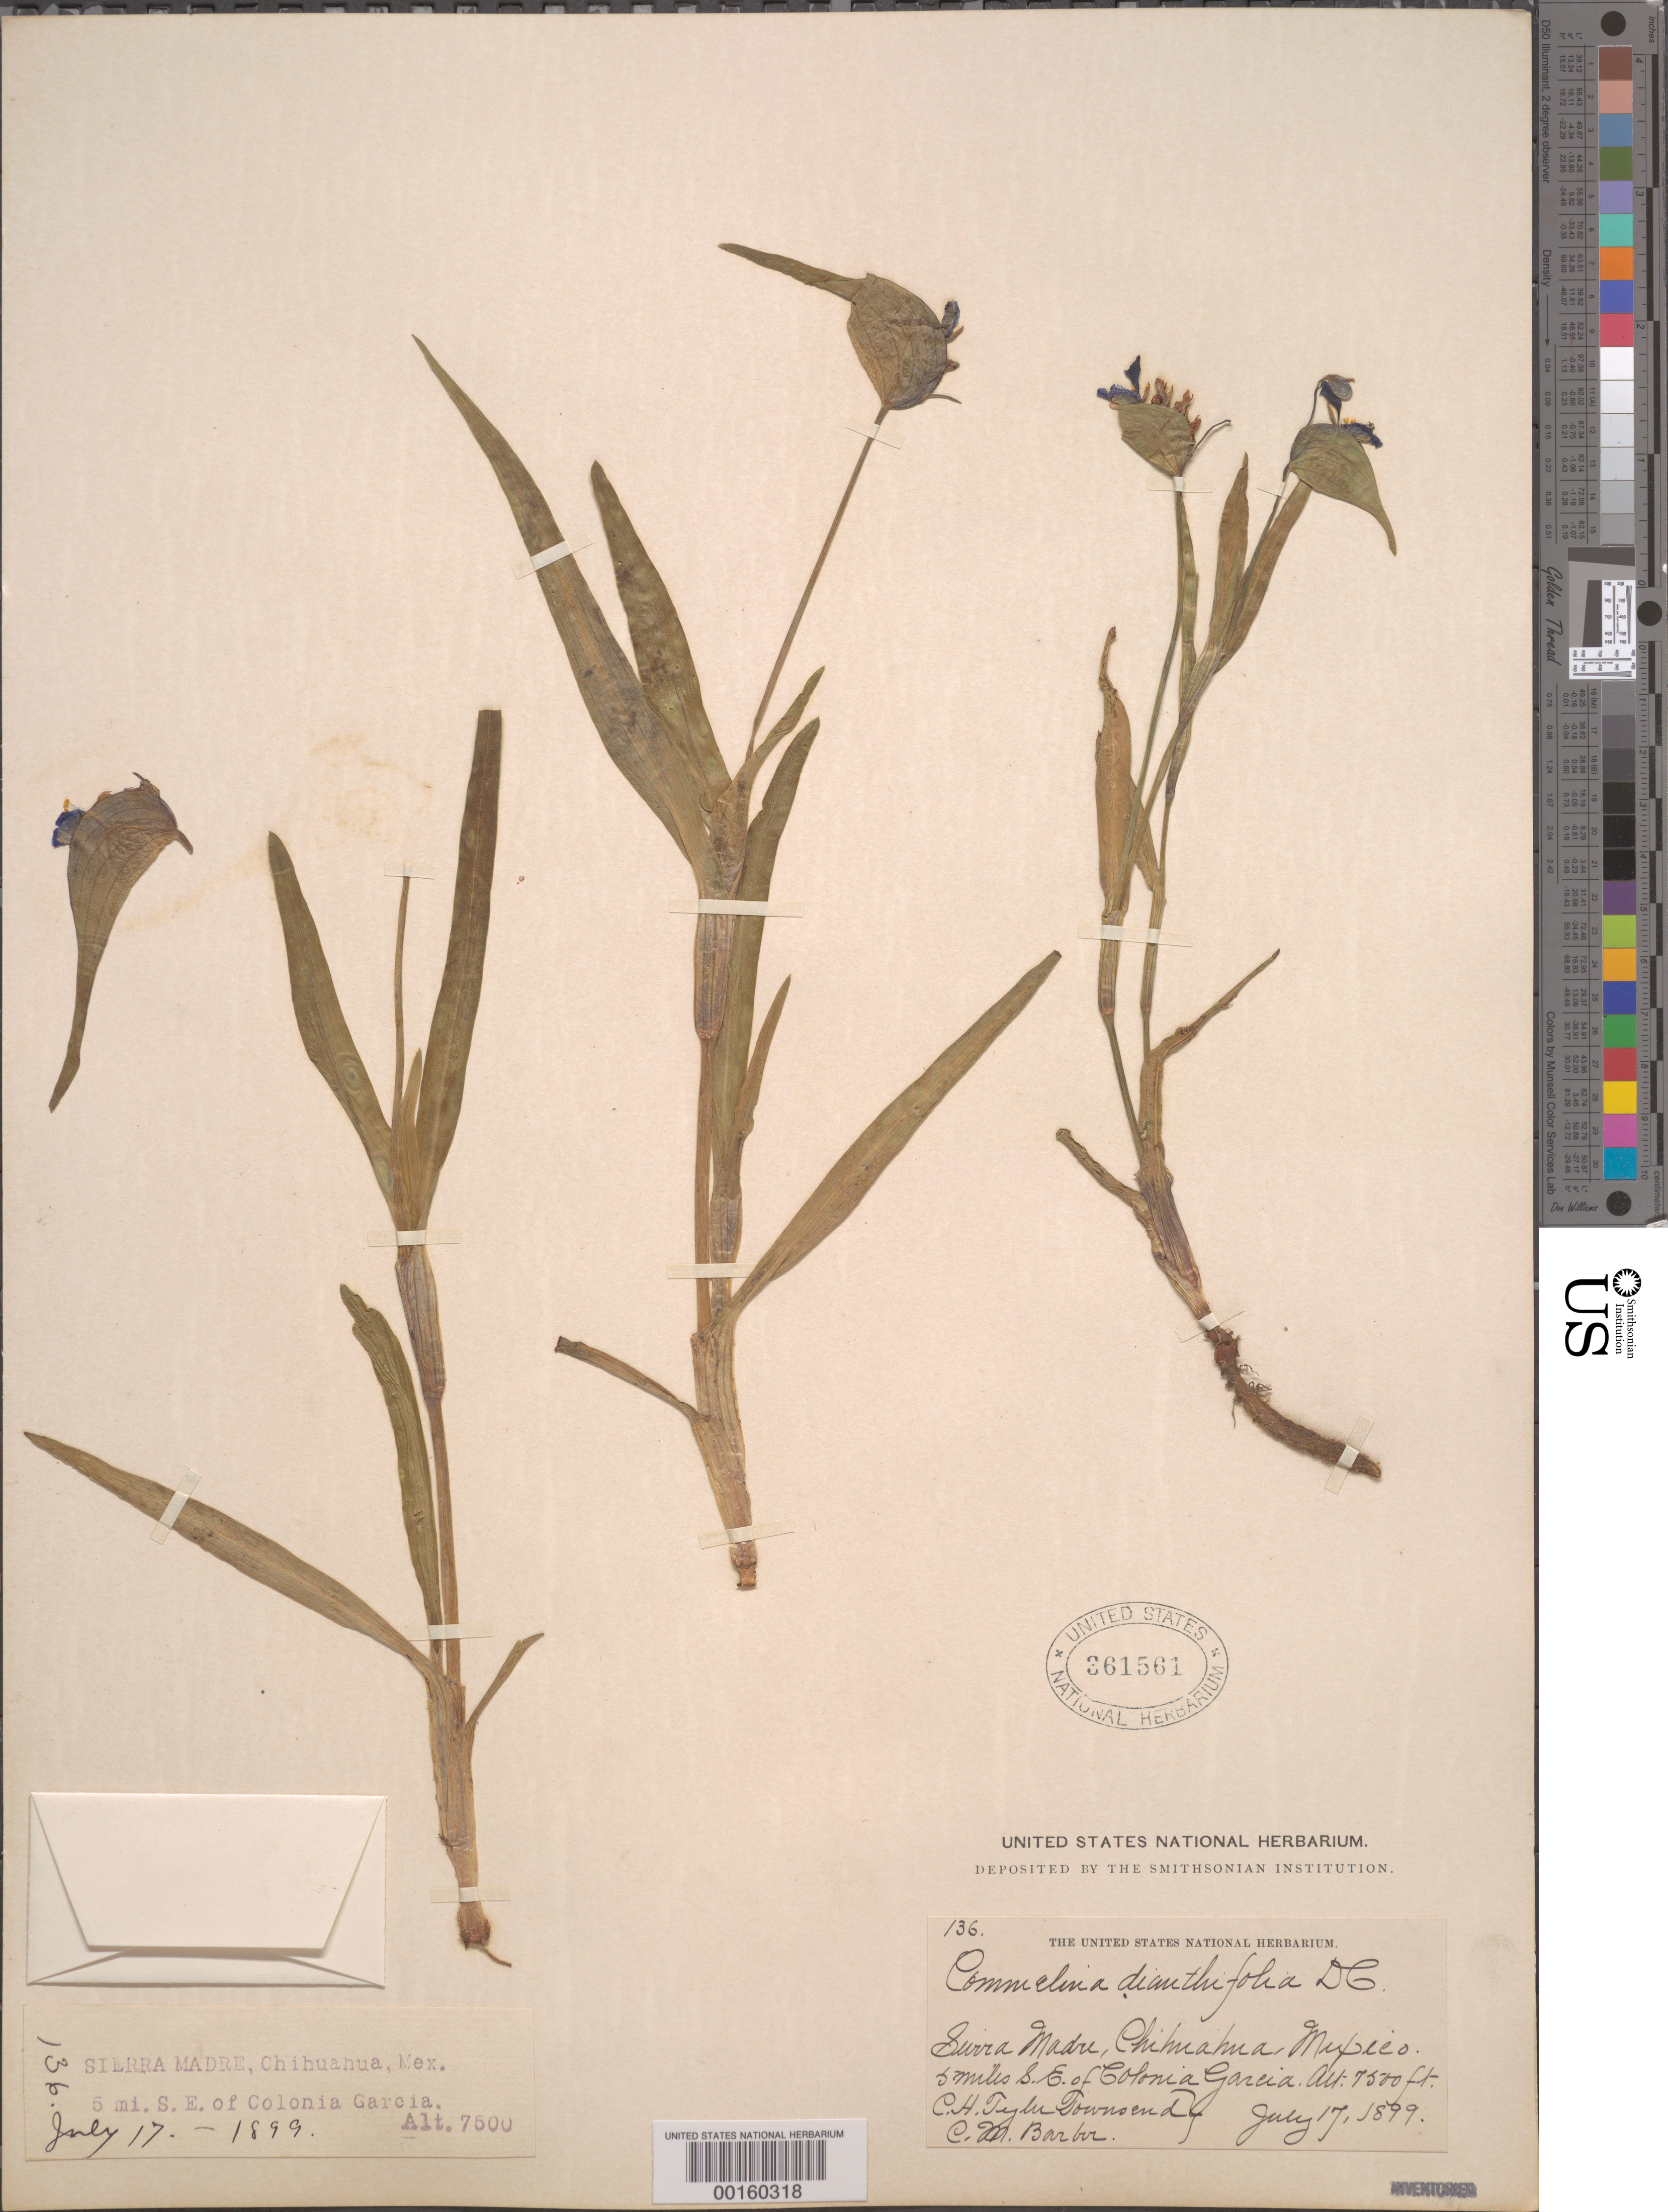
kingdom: Plantae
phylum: Tracheophyta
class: Liliopsida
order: Commelinales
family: Commelinaceae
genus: Commelina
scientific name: Commelina dianthifolia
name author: Redouté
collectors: C. H. T. Townsend & C. Barber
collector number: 136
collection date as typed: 17 Jul 1899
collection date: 1899-07-17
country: Mexico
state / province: Chihuahua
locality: Sierra Madre, SE of Colonia Garcia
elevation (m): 2288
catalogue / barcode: US 361561